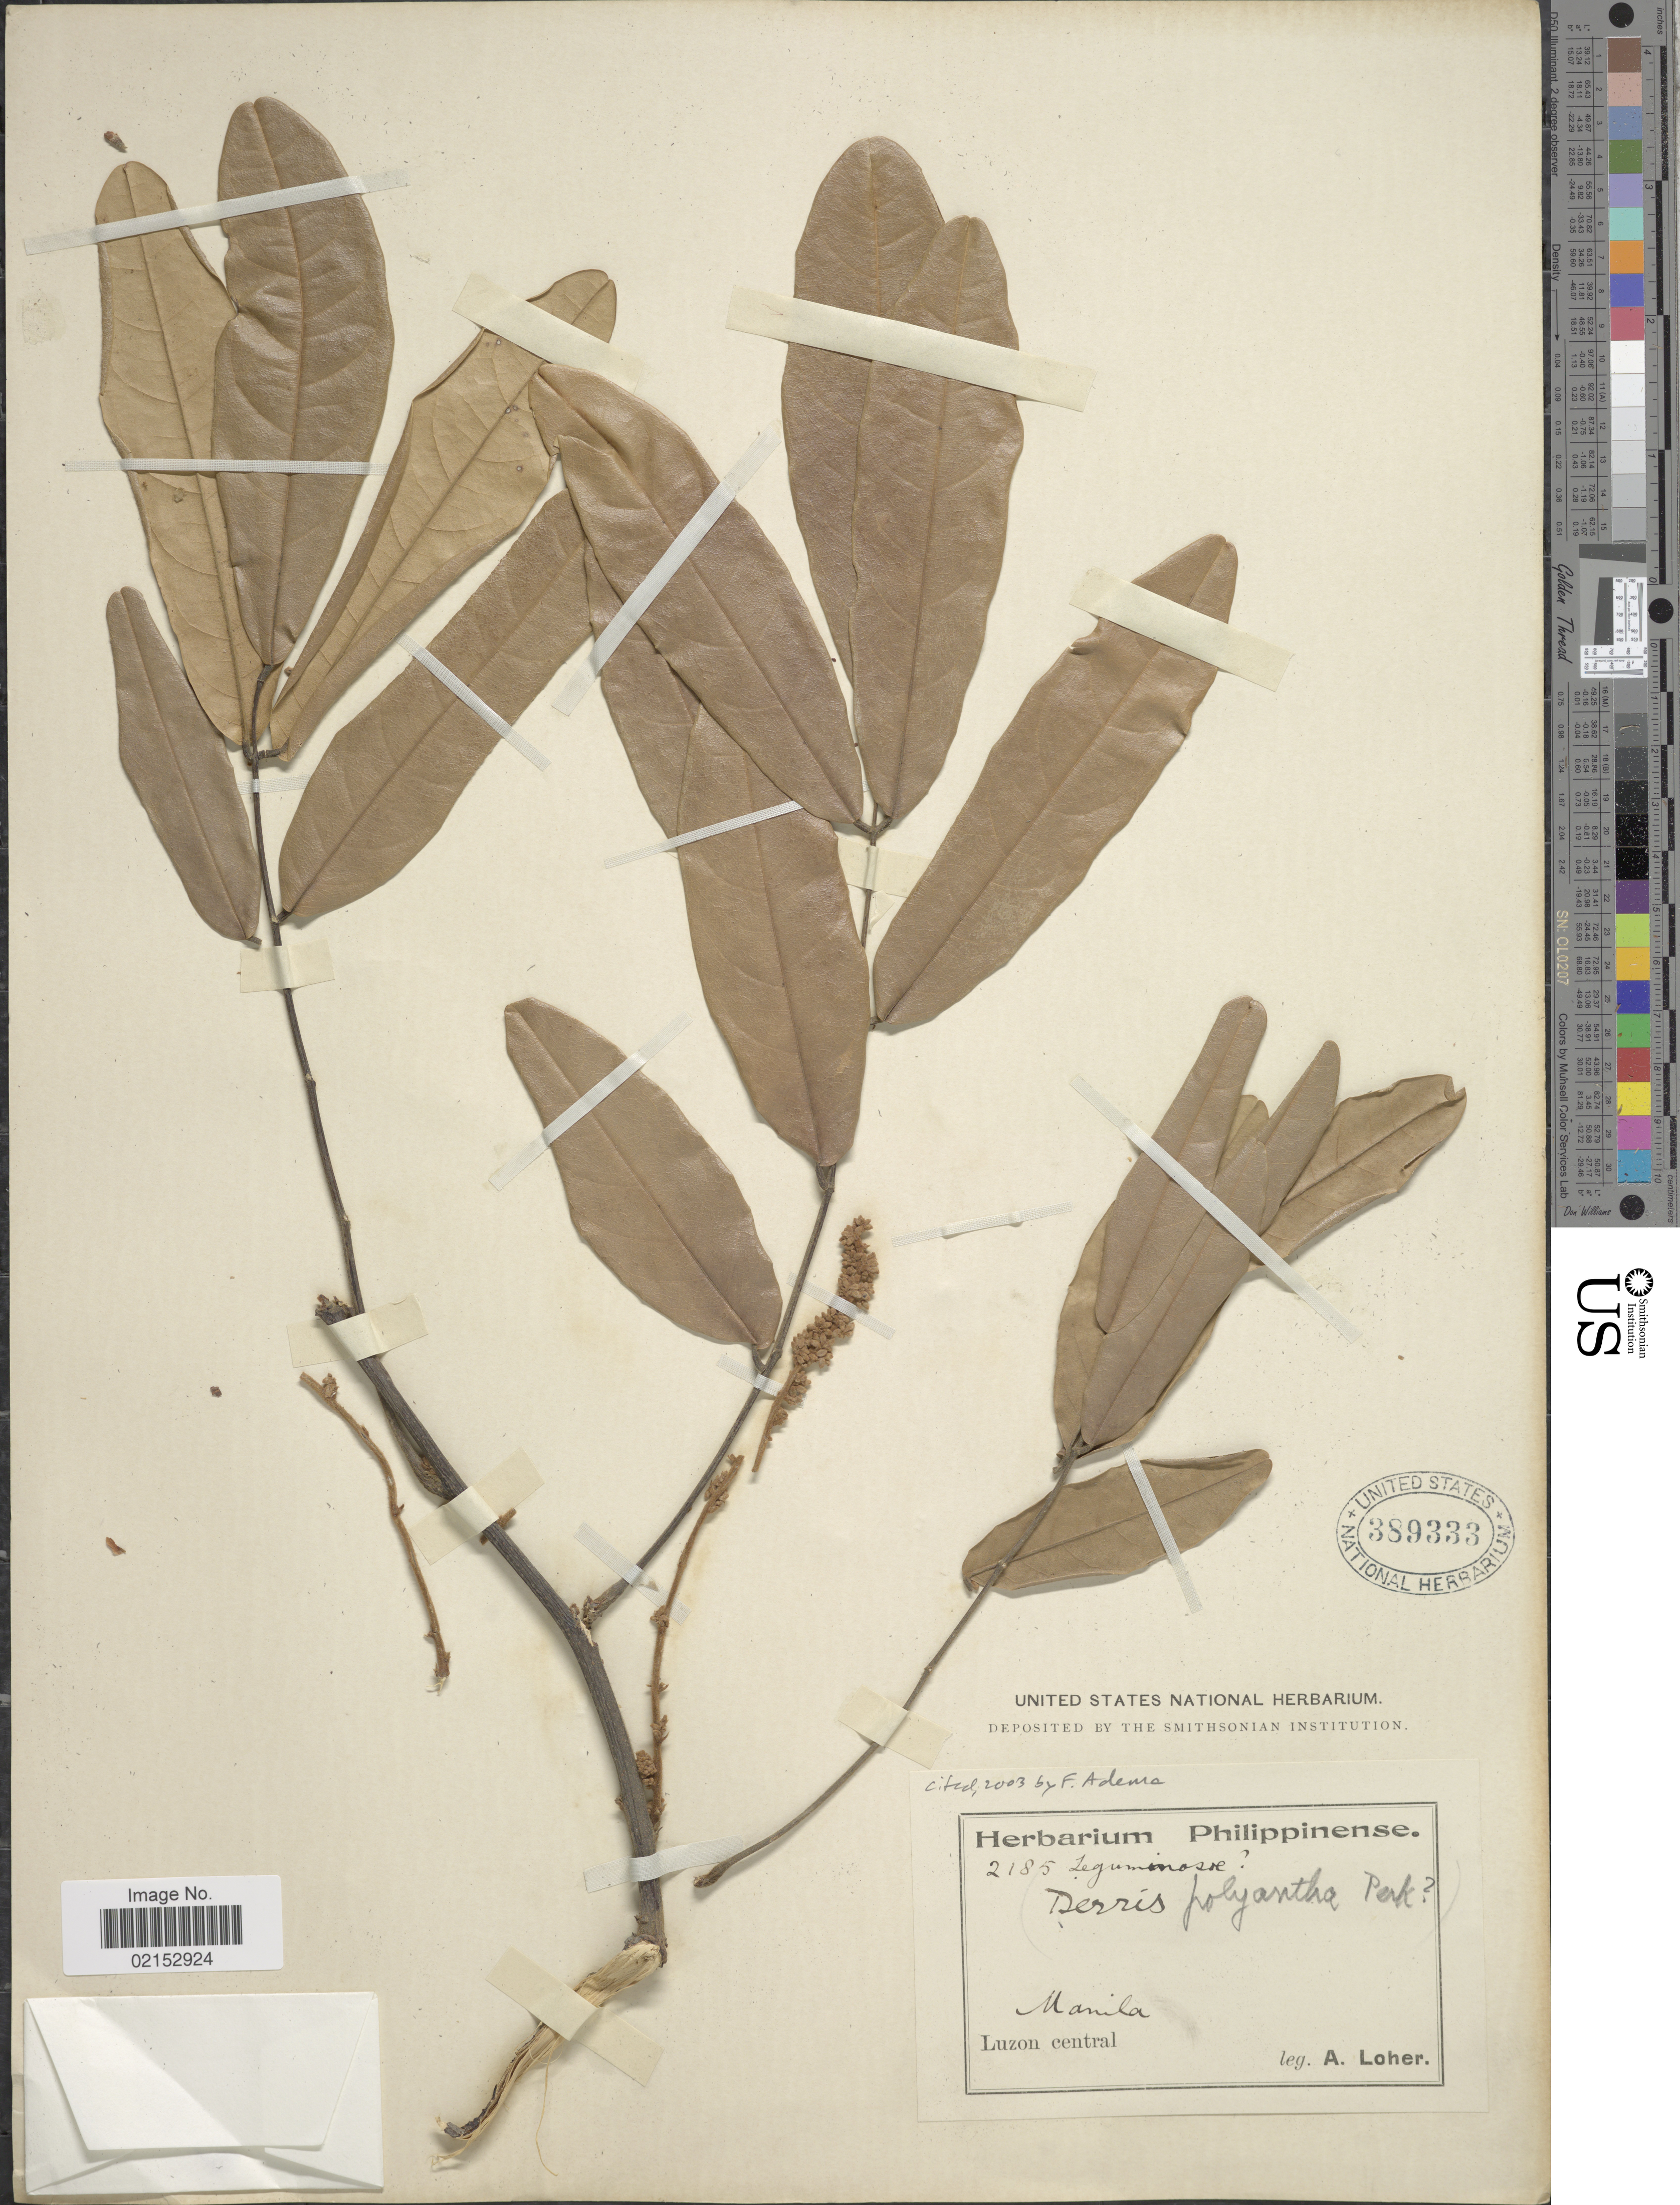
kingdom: Plantae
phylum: Tracheophyta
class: Magnoliopsida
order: Fabales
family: Fabaceae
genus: Derris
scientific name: Derris polyantha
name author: Perkins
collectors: A. Loher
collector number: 2185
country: Philippines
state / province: Central Luzon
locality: Manila, Luzon Central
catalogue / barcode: US 389333